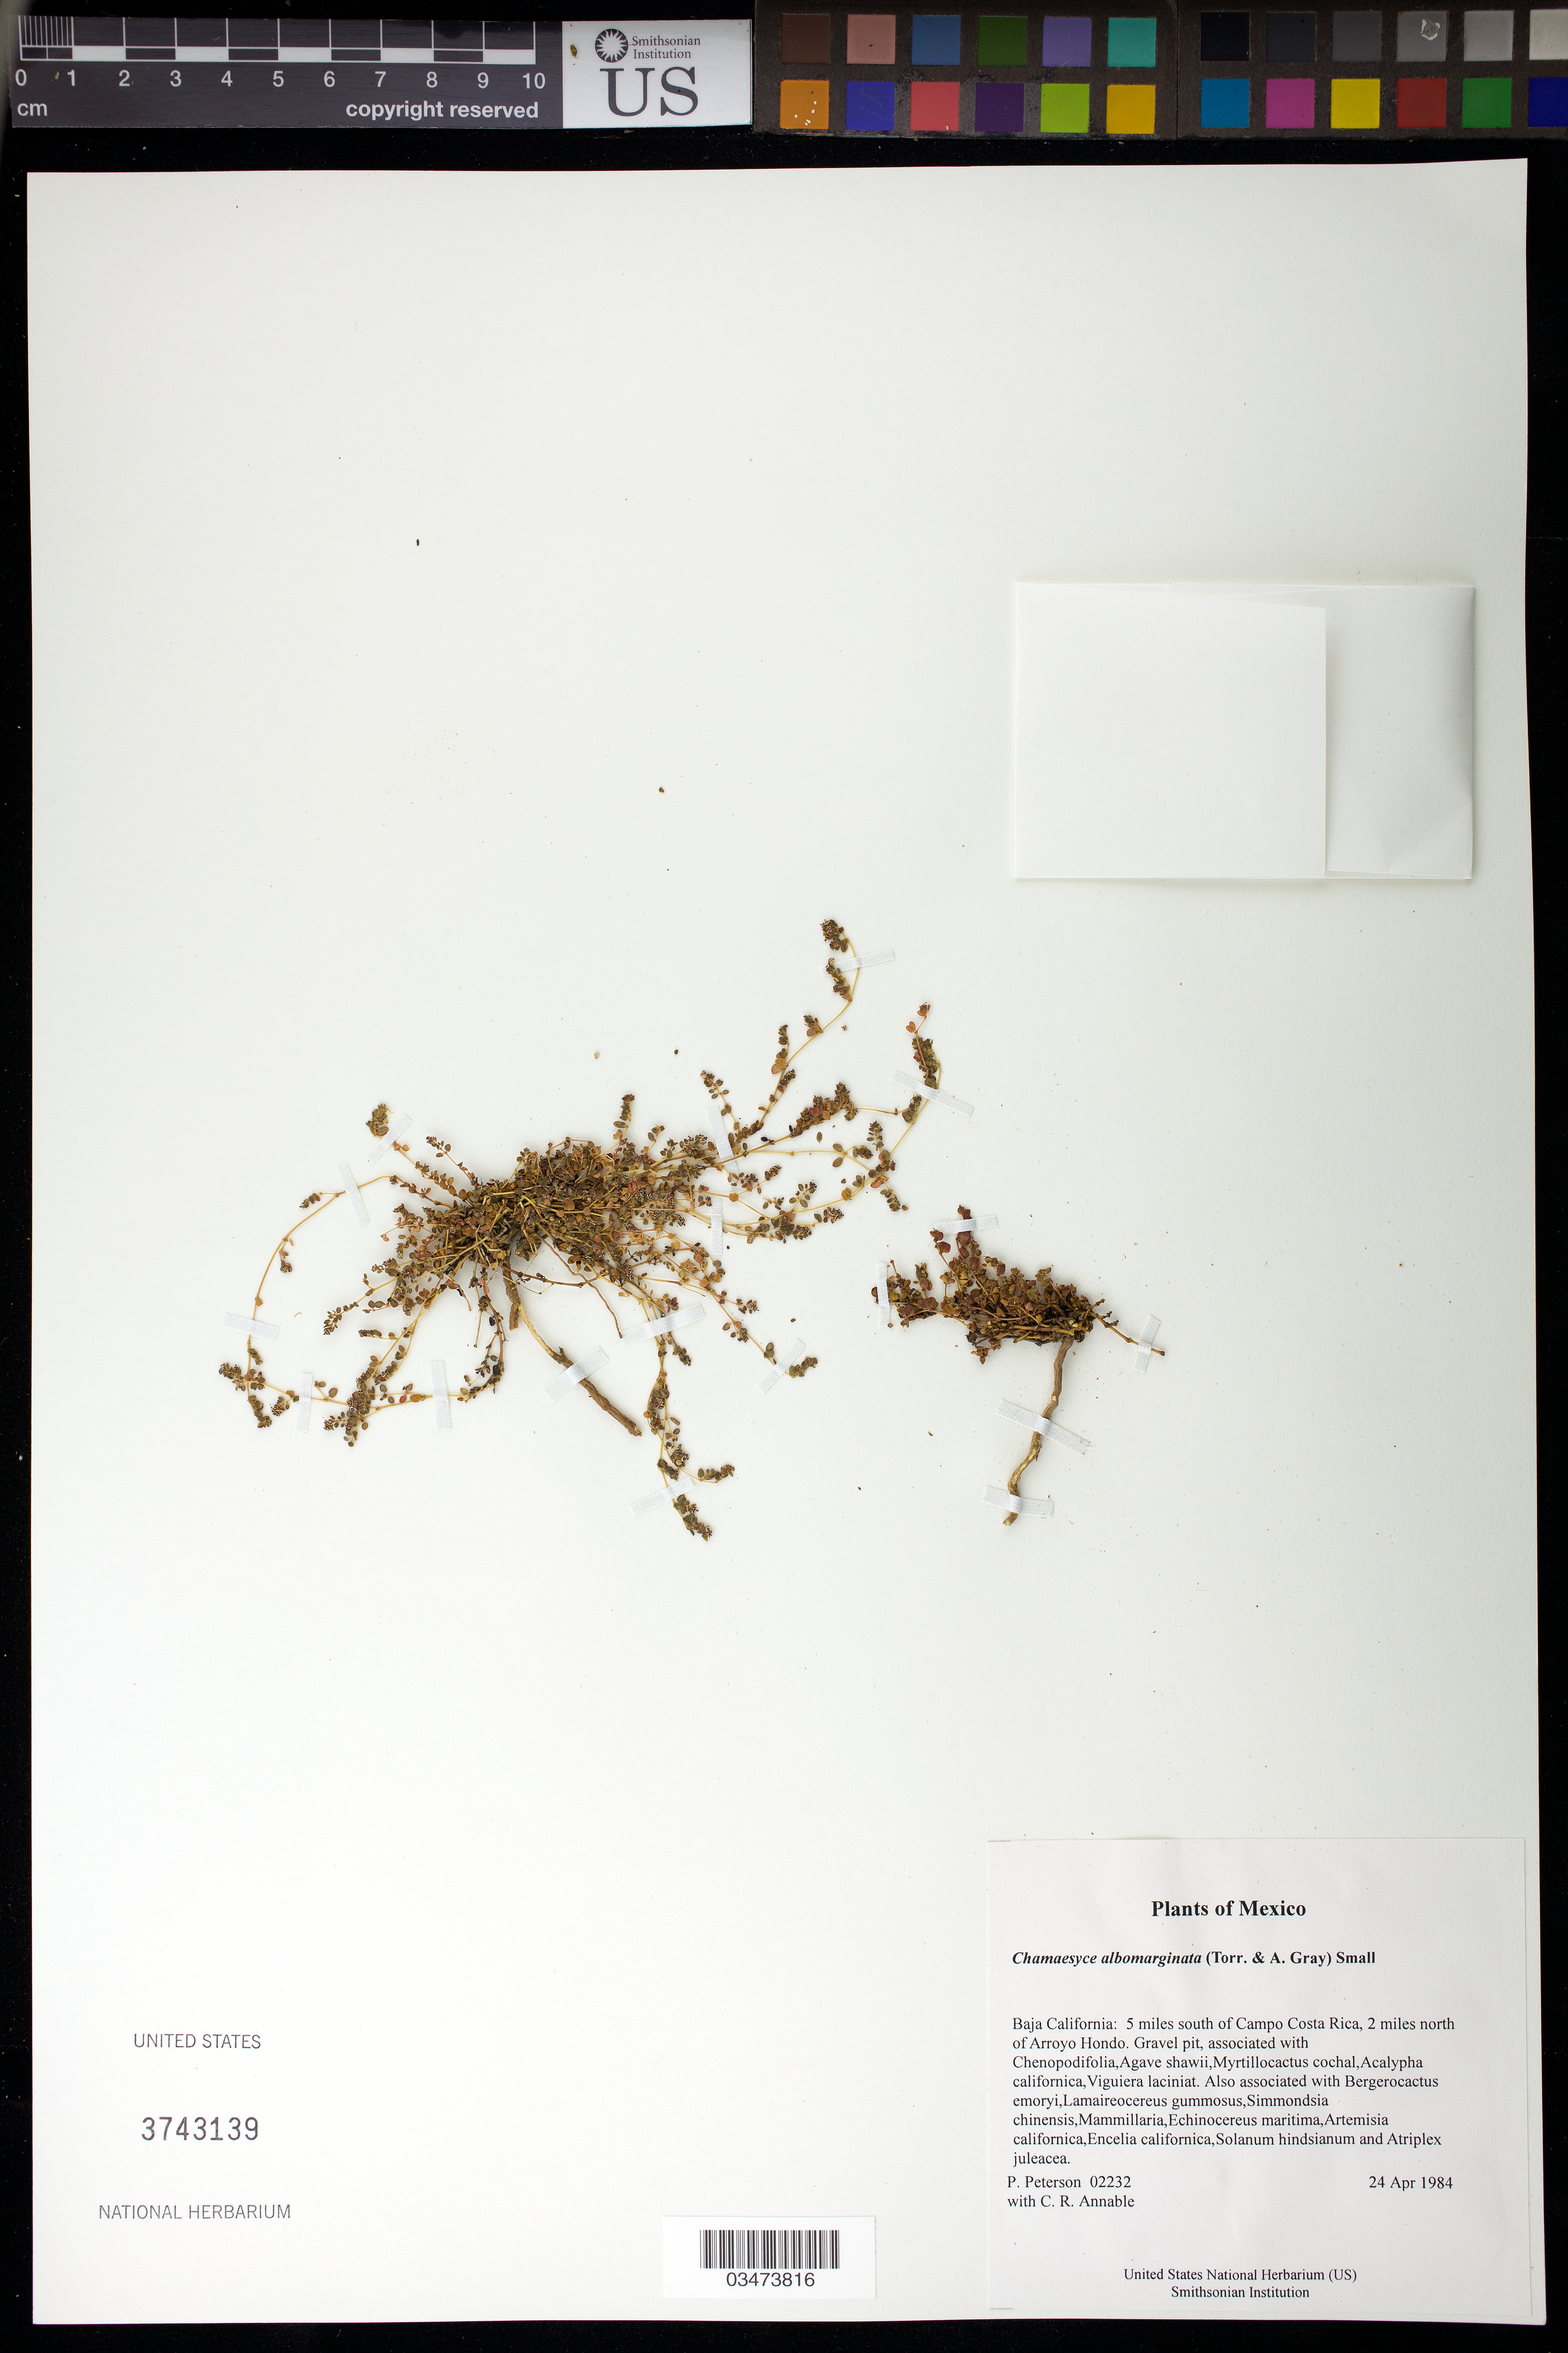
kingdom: Plantae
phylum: Tracheophyta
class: Magnoliopsida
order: Malpighiales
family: Euphorbiaceae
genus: Chamaesyce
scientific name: Chamaesyce albomarginata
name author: (Torr. & A. Gray) Small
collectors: P. M. Peterson & C. R. Annable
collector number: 02232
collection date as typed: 24 Apr 1984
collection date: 1984-04-24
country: Mexico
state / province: Baja California Norte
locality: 5 miles south of Campo Costa Rica, 2 miles north of Arroyo Hondo.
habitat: Gravel pit, associated with Chenopodifolia,Agave shawii,Myrtillocactus cochal,Acalypha californica,Viguiera laciniat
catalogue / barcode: US 3743139